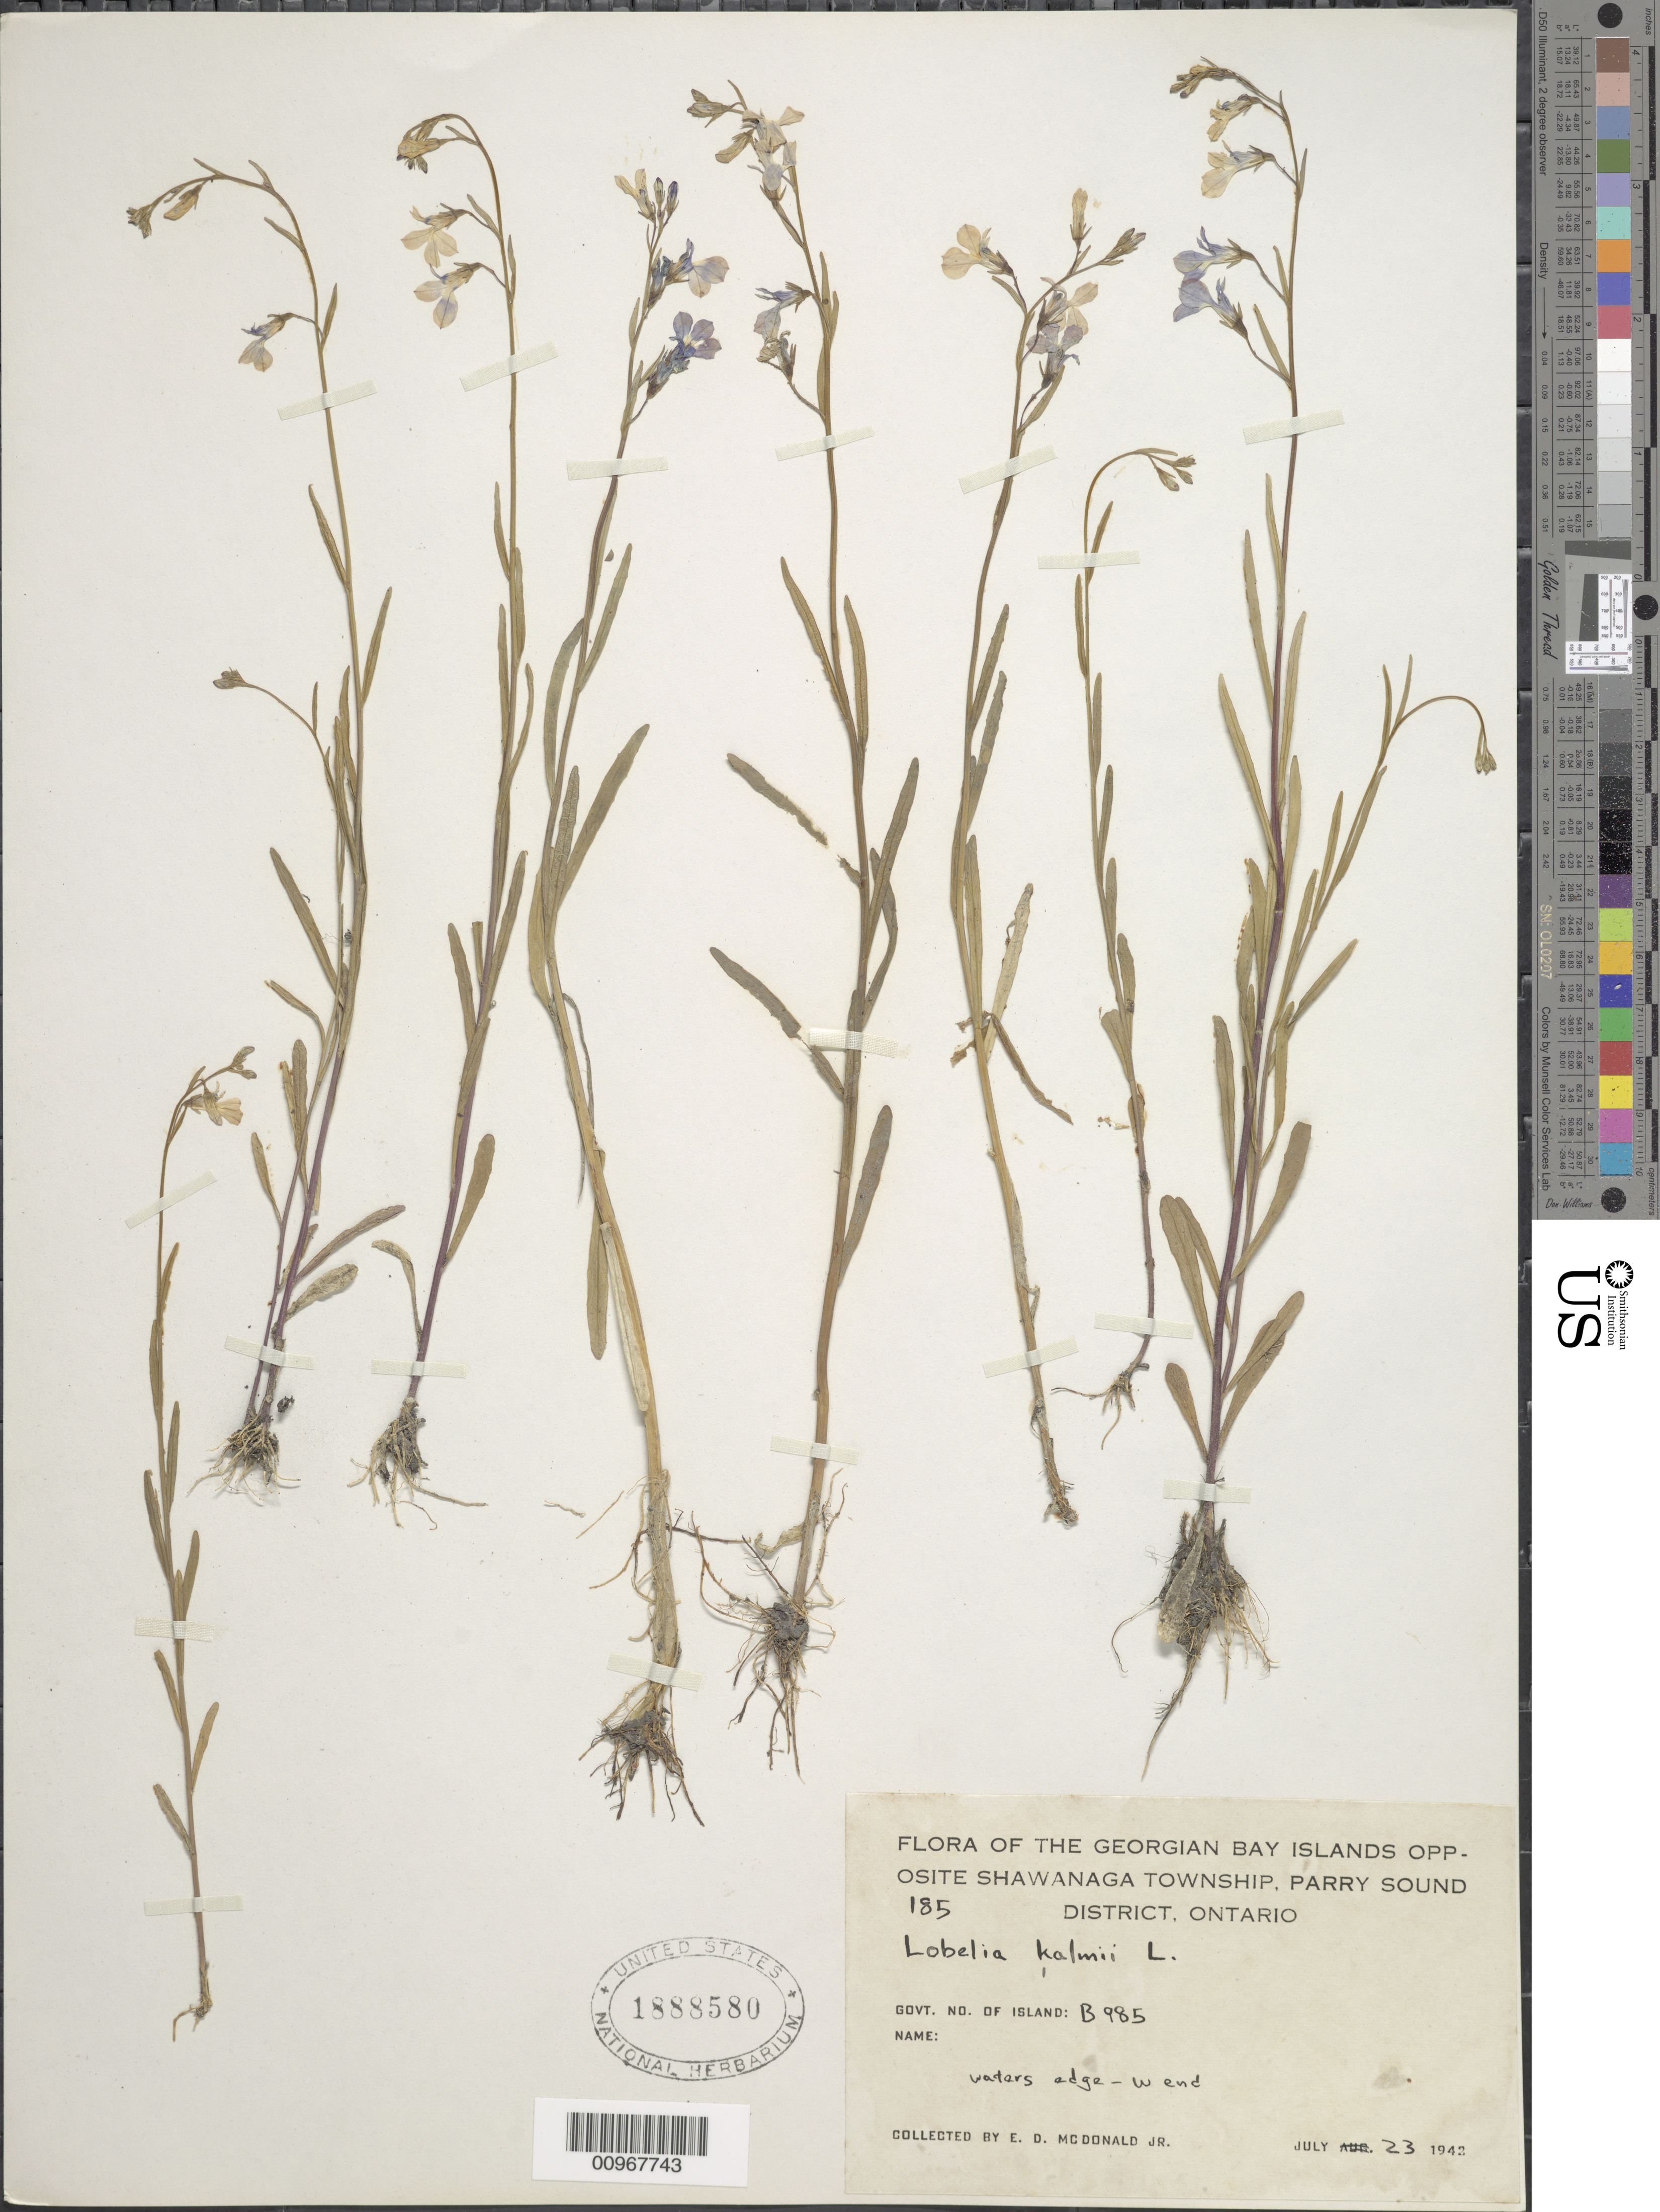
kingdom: Plantae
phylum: Tracheophyta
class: Magnoliopsida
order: Asterales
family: Campanulaceae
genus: Lobelia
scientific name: Lobelia kalmii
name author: L.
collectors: E. D. McDonald Jr.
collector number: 185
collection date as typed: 23 Jul 1942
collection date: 1942-07-23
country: Canada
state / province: Ontario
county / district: Parry Sound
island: Georgian Bay Islands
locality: Georgian Bay Is., opposite Shawanaga Township, Govt. no. of island: B985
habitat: waters edge - west end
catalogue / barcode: US 1888580